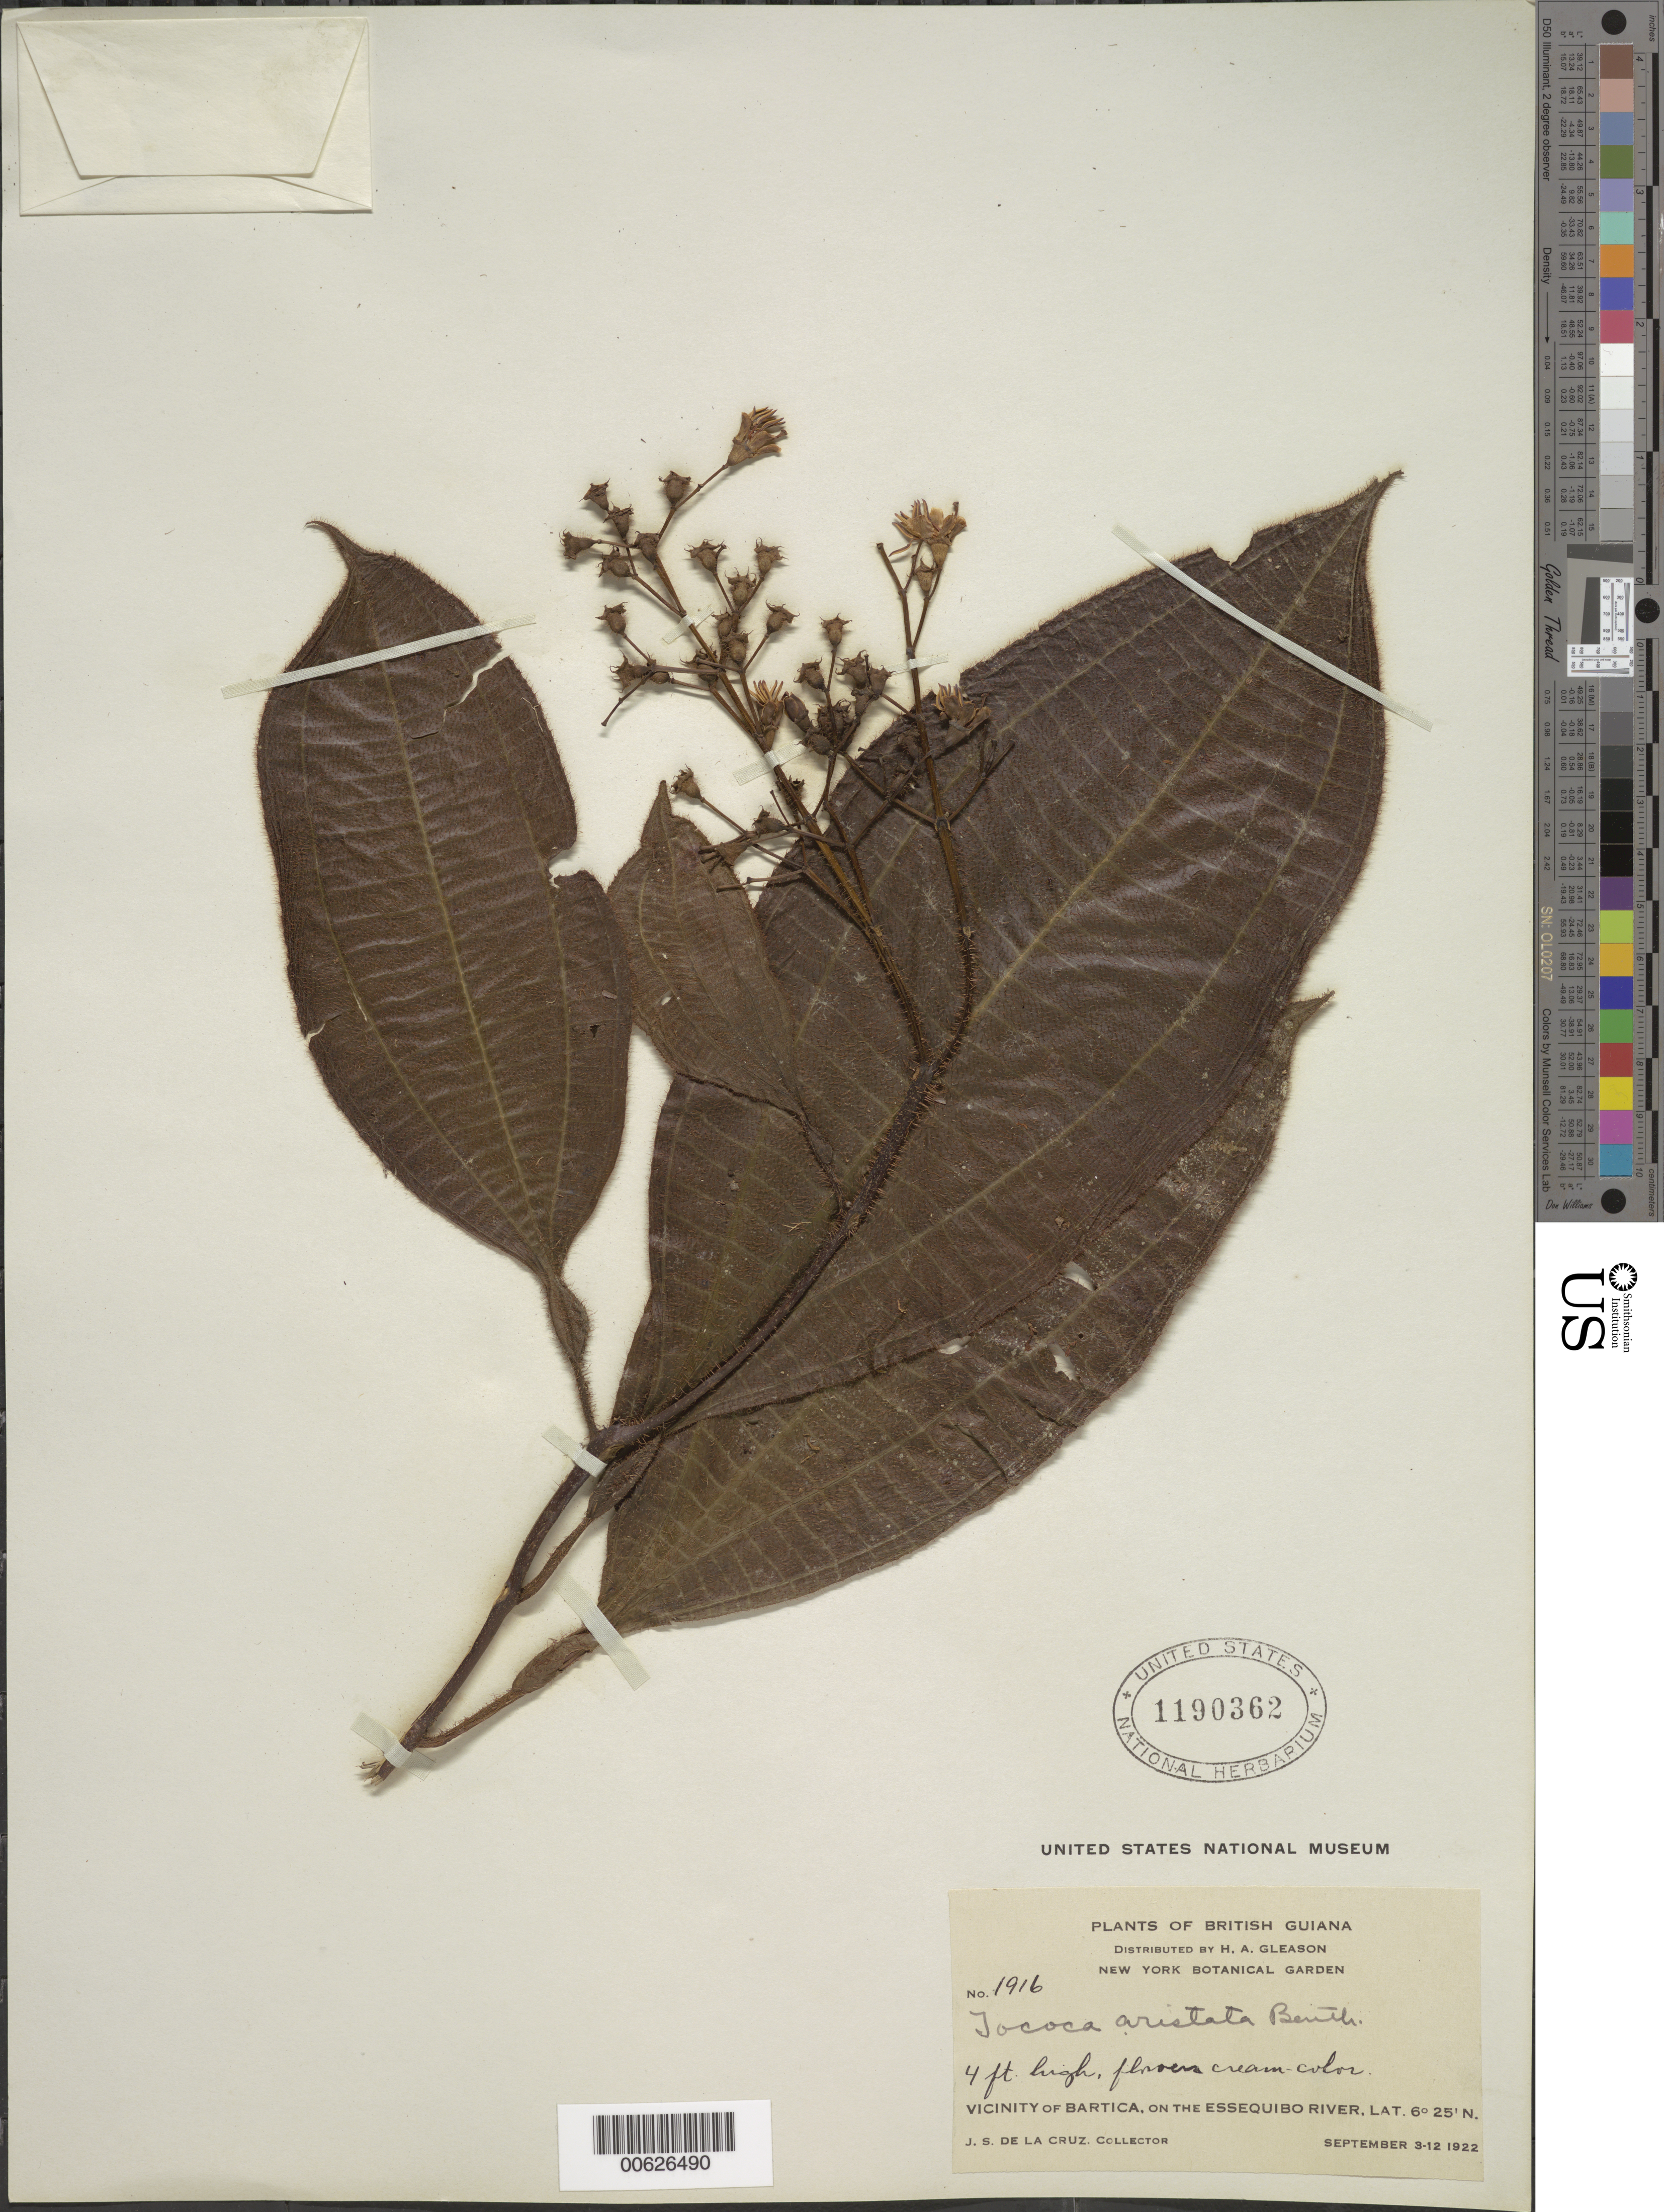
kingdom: Plantae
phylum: Tracheophyta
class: Magnoliopsida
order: Myrtales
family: Melastomataceae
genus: Tococa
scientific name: Tococa aristata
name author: Benth.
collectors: J. S. de la Cruz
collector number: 1916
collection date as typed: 3-Sep-22 to 12-Sep-22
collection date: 1922-09-03/1922-09-12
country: Guyana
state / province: Cuyuni-Mazaruni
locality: Bartica, vic., on the Essequibo River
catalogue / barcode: US 1190362